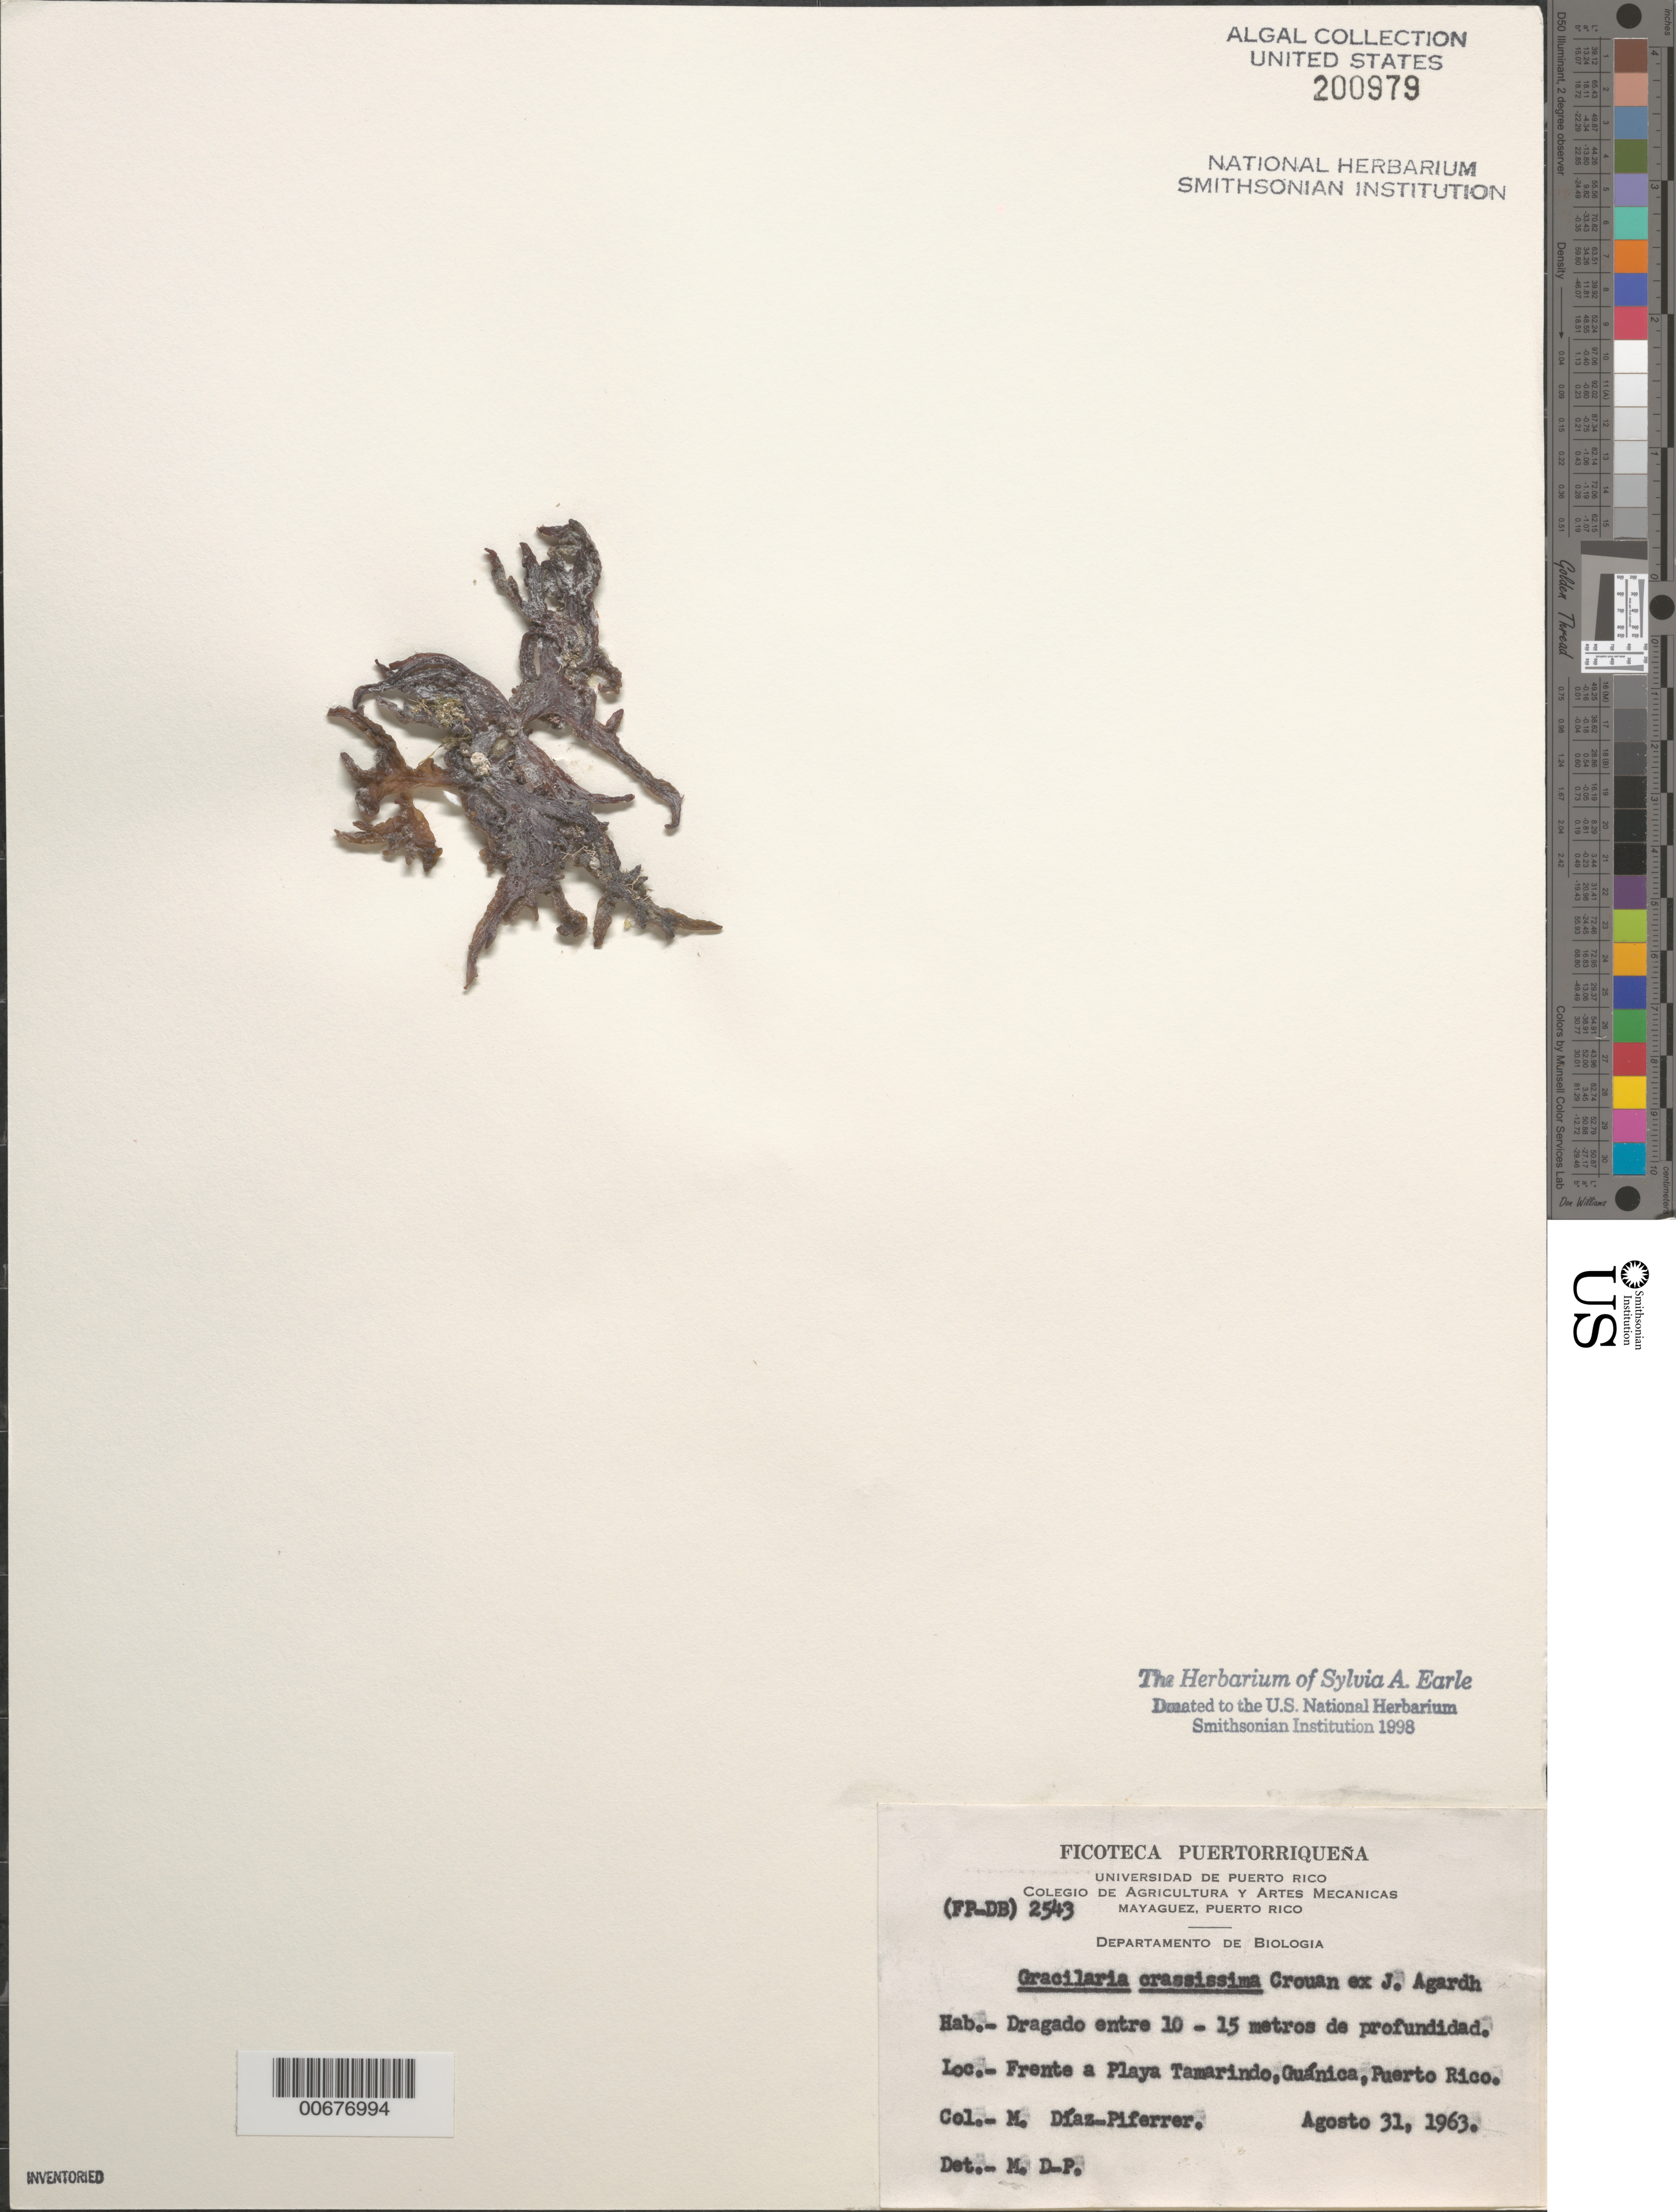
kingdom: Plantae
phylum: Rhodophyta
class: Florideophyceae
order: Gracilariales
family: Gracilariaceae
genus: Gracilaria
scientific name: Gracilaria crassissima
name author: (P. Crouan & H. Crouan) P. Crouan & H. Crouan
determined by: Diaz-Piferrer, M.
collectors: M. Diaz-Piferrer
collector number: (FP-DB) 2543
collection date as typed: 31 Aug 1963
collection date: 1963-08-31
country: Puerto Rico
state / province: Guanica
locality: Playa Tamarindo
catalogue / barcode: US 200979